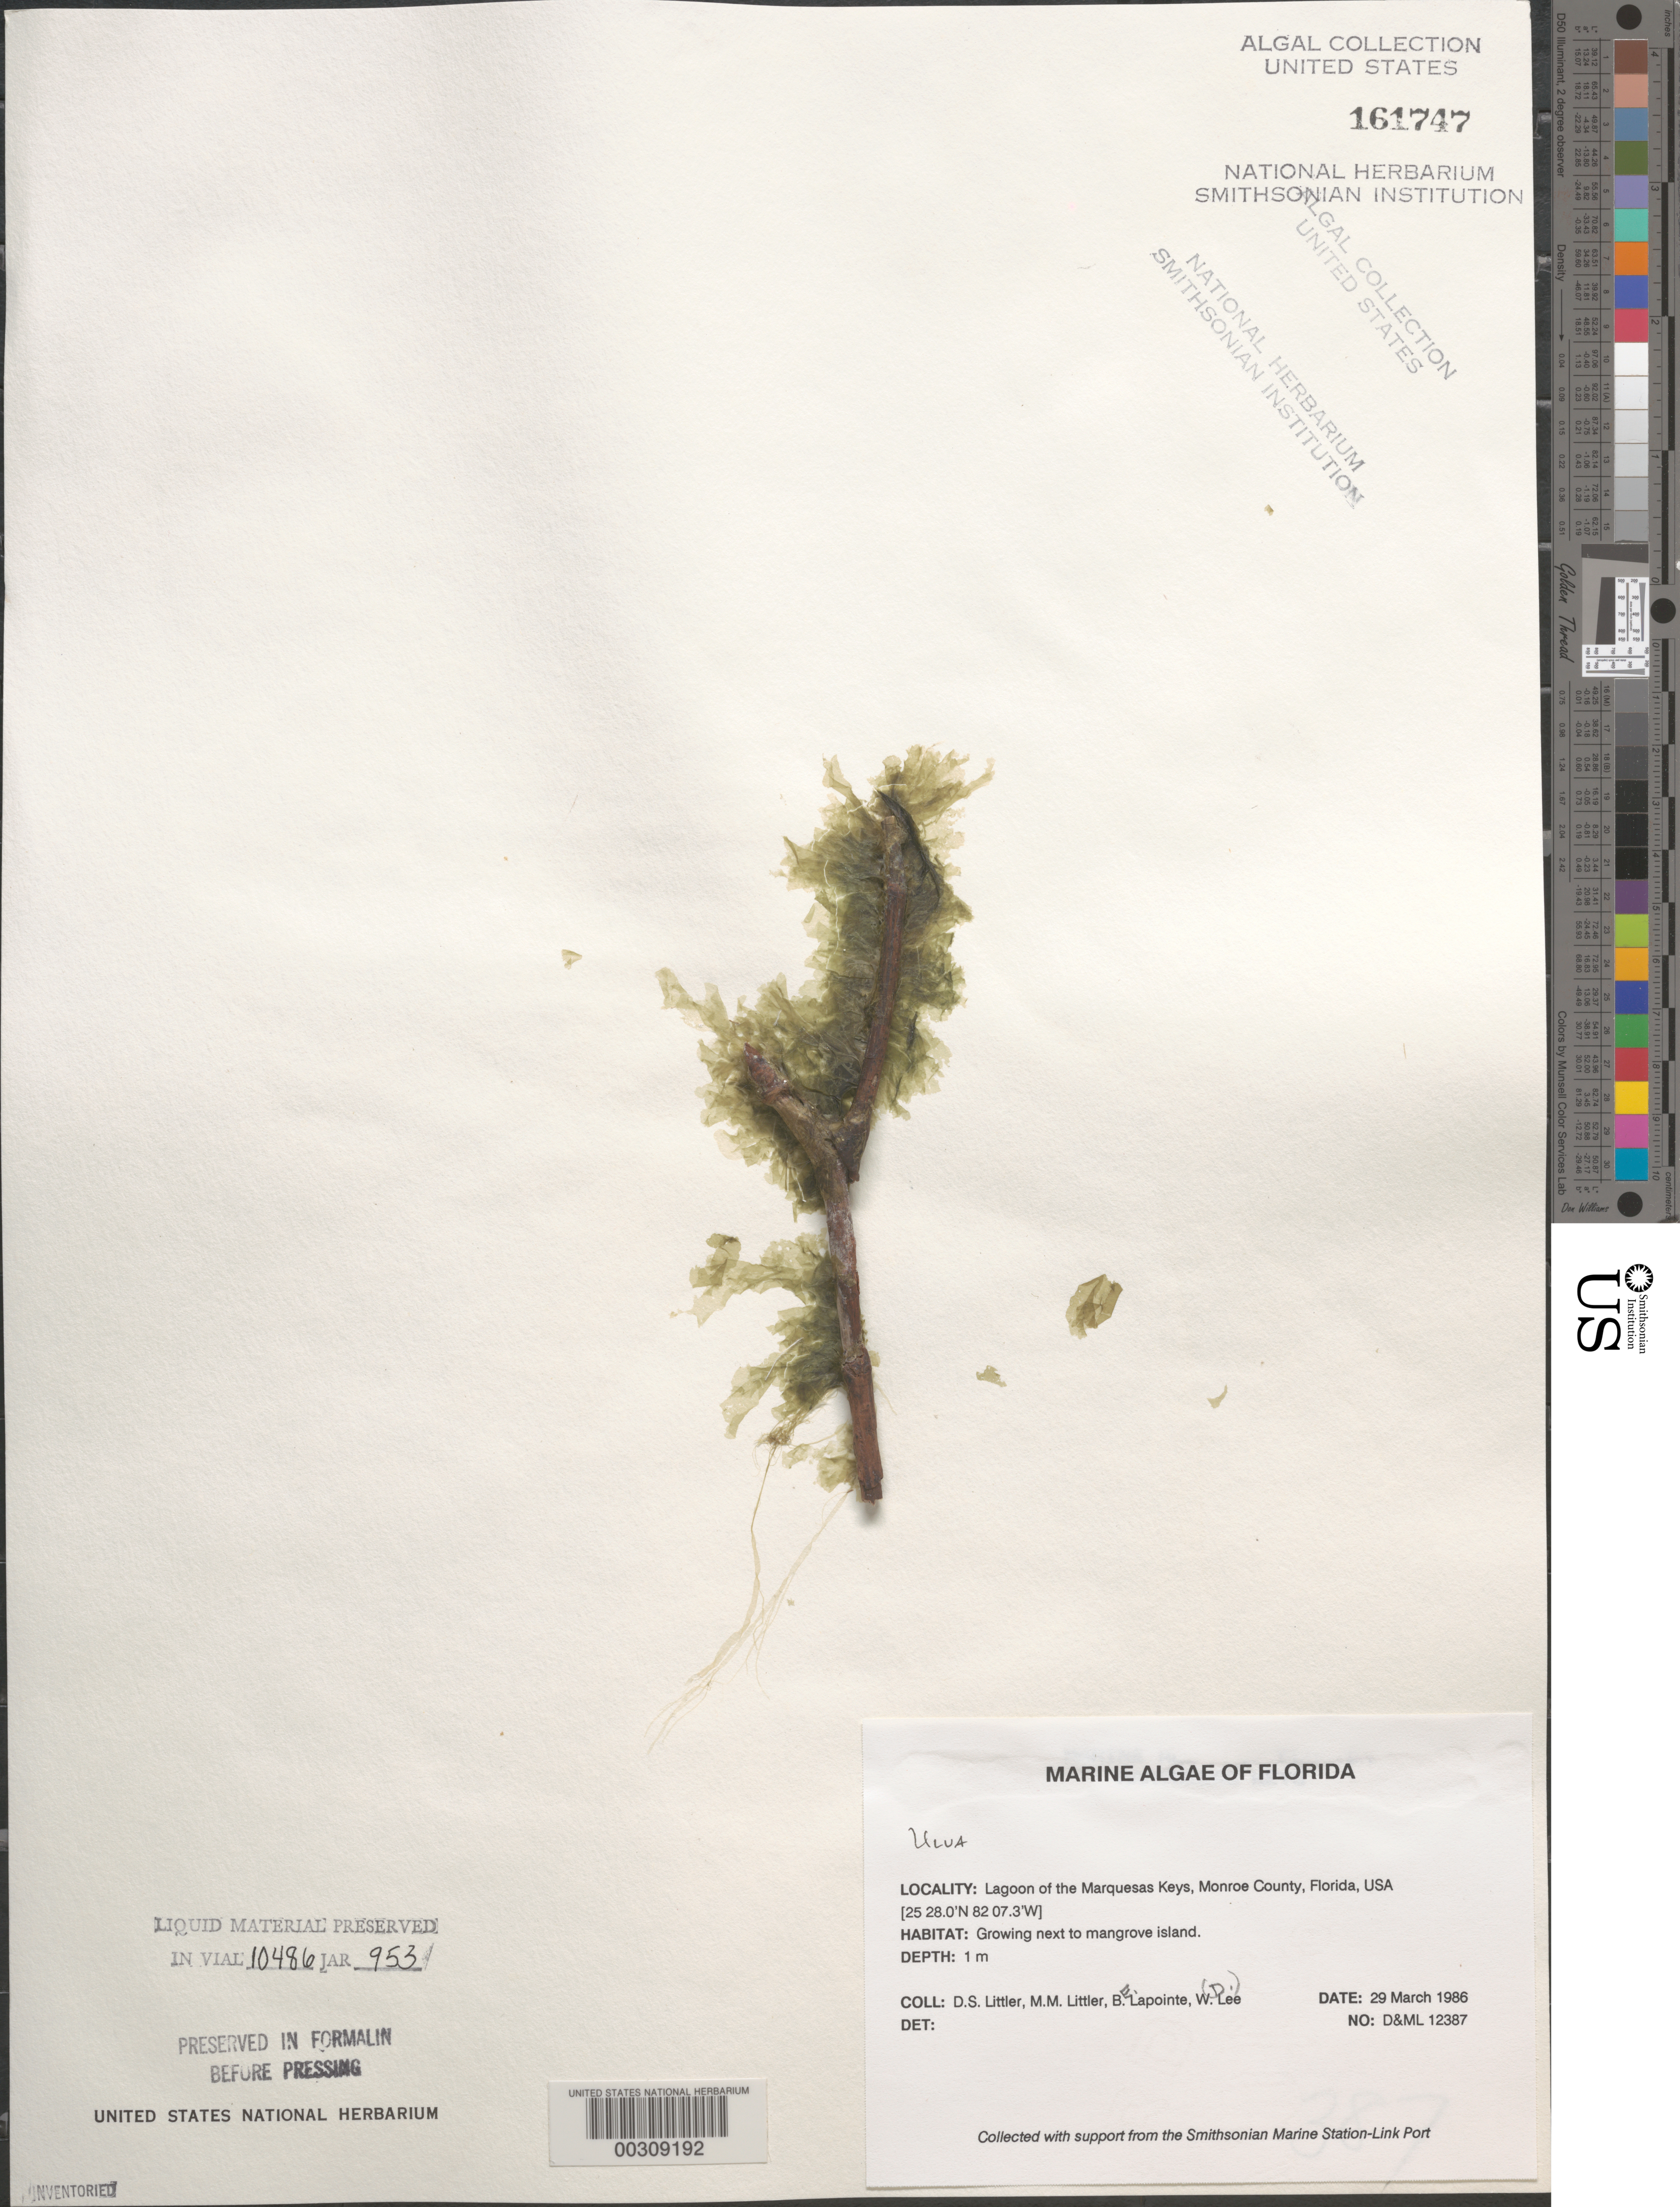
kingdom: Plantae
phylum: Chlorophyta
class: Ulvophyceae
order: Ulvales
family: Ulvaceae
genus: Ulva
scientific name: Ulva sp.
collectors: D. S. Littler, M. M. Littler, B. Lapointe & W. Lee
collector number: D&ML 12387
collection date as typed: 29 Mar 1986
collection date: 1986-03-29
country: United States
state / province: Florida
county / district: Monroe County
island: Marquesas Keys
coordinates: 25 28.0' N, 82 07.3' W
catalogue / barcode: US 161747